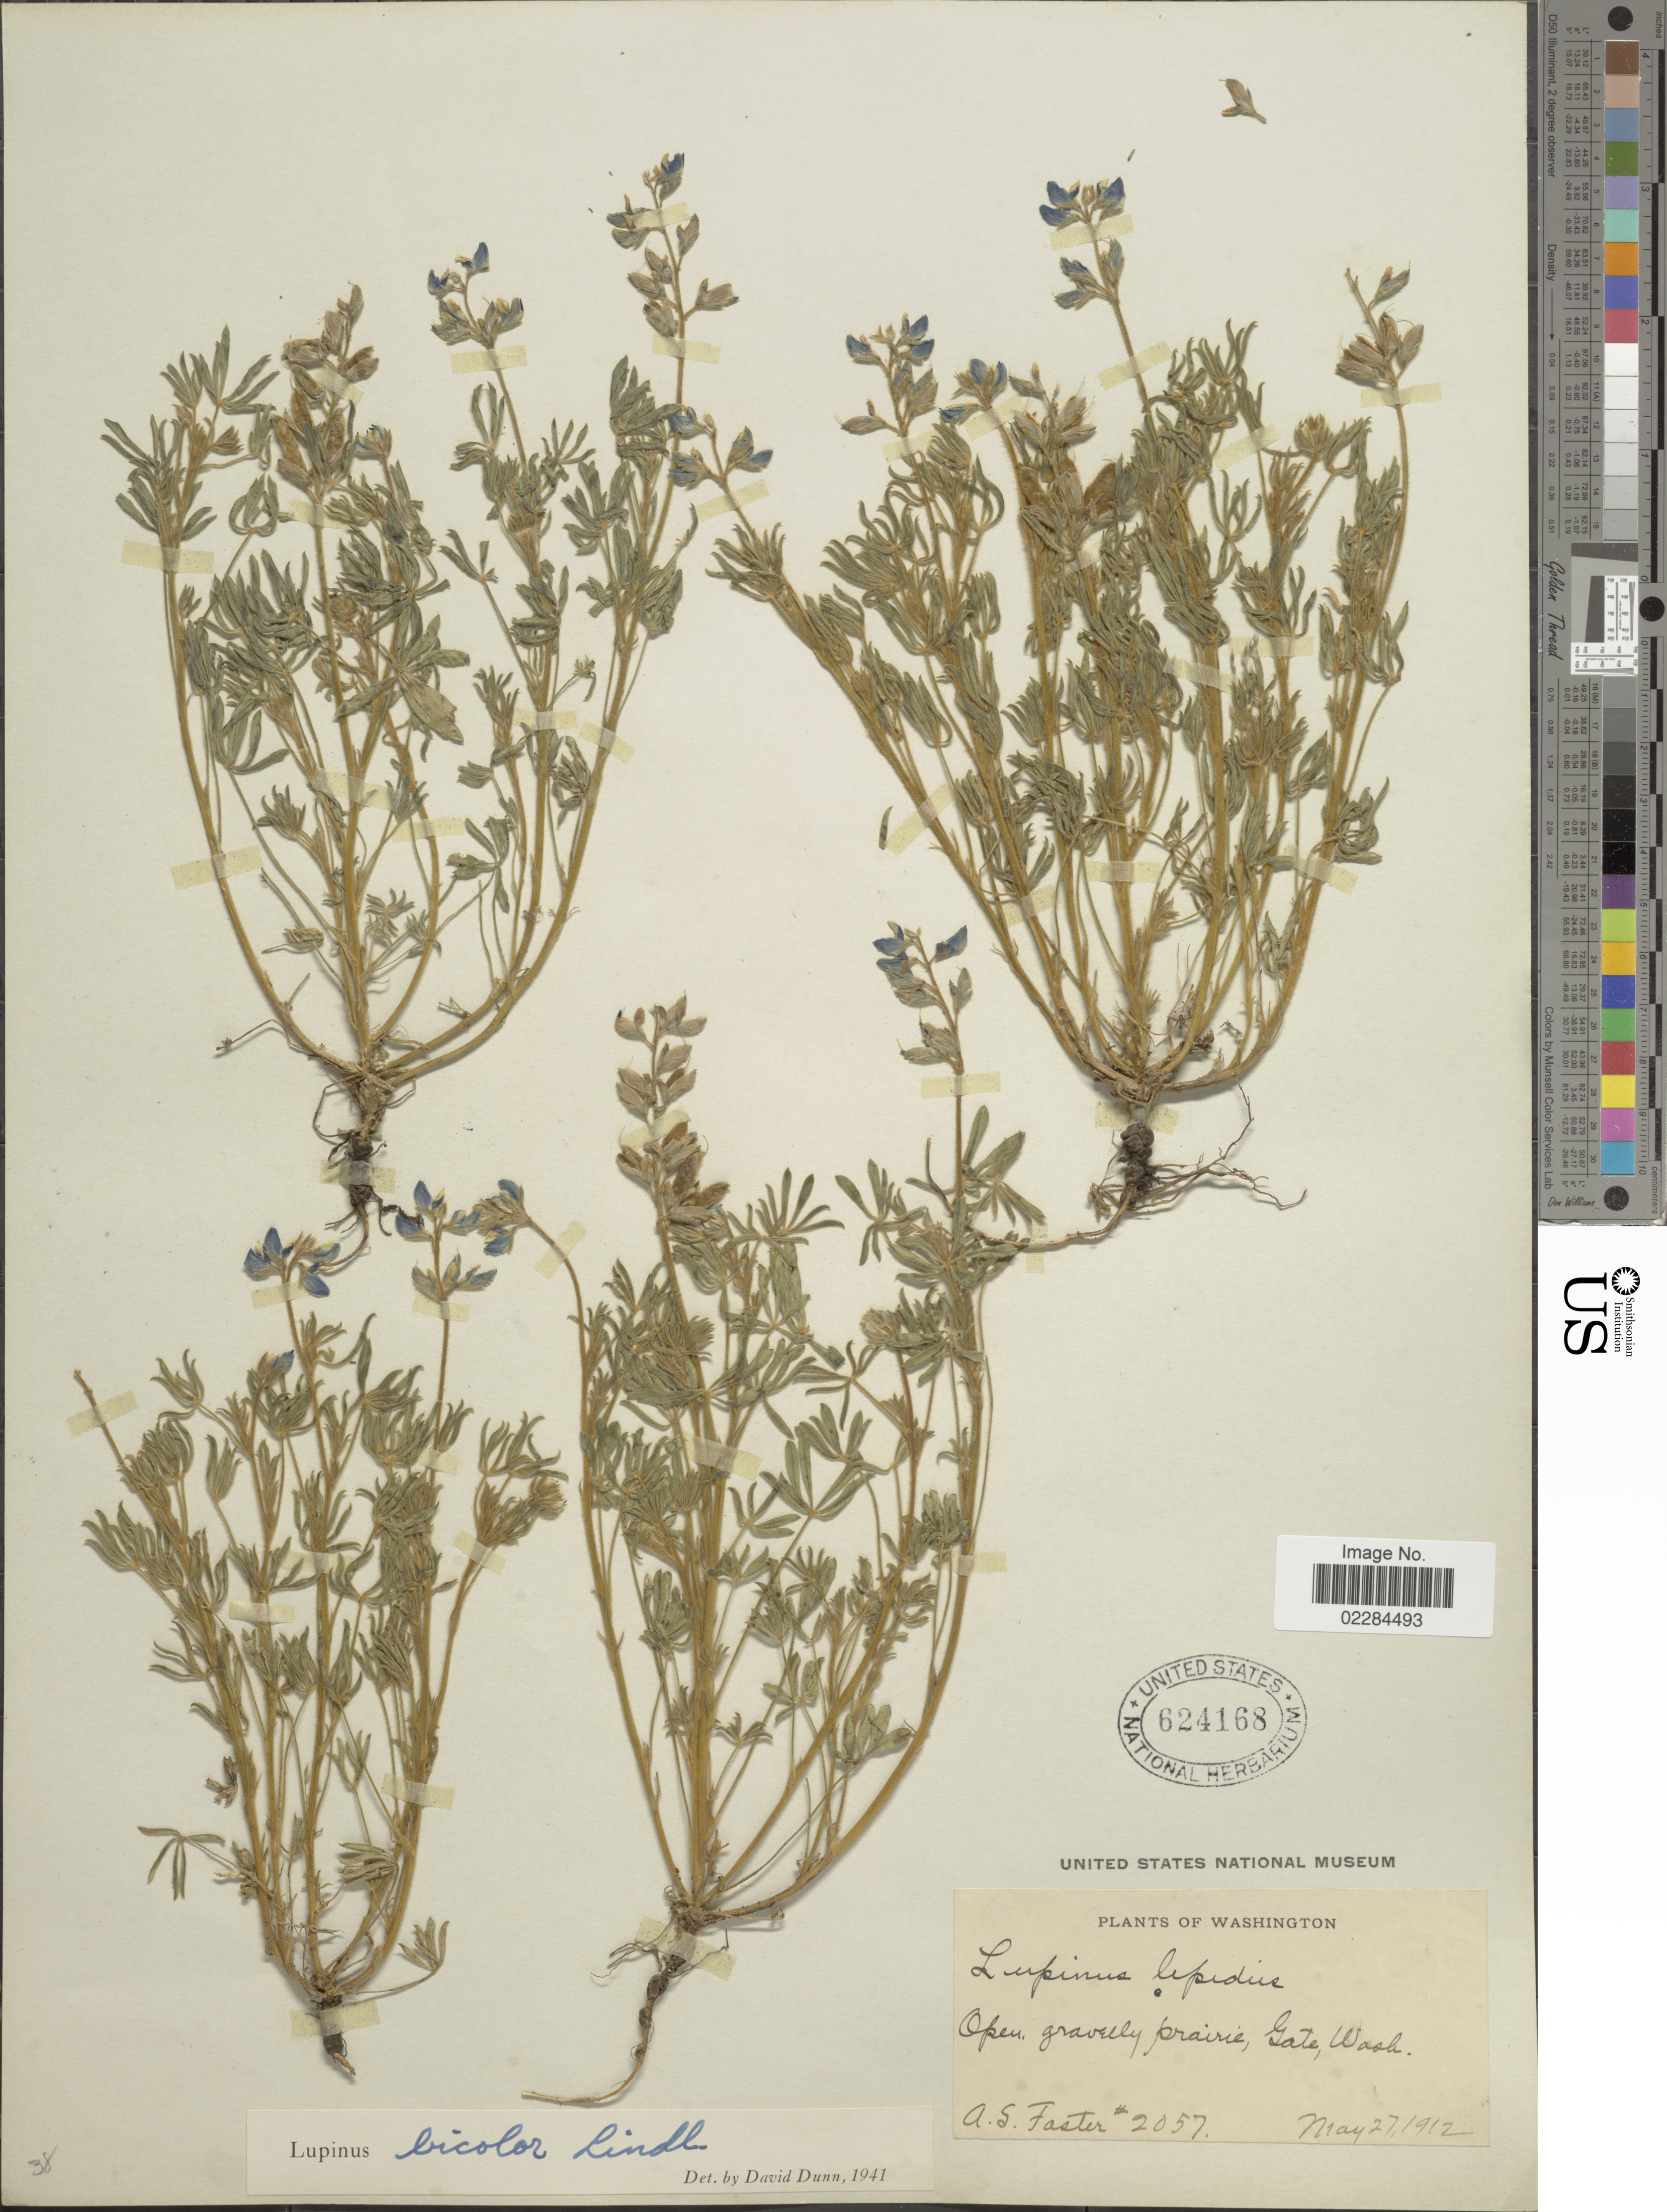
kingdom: Plantae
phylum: Tracheophyta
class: Magnoliopsida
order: Fabales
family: Fabaceae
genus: Lupinus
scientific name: Lupinus bicolor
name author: Lindl.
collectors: A. S. Foster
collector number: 2057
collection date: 1912-05-27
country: United States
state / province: Washington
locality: Open gravelly prairie, Gate, Wash.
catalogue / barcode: US 624168